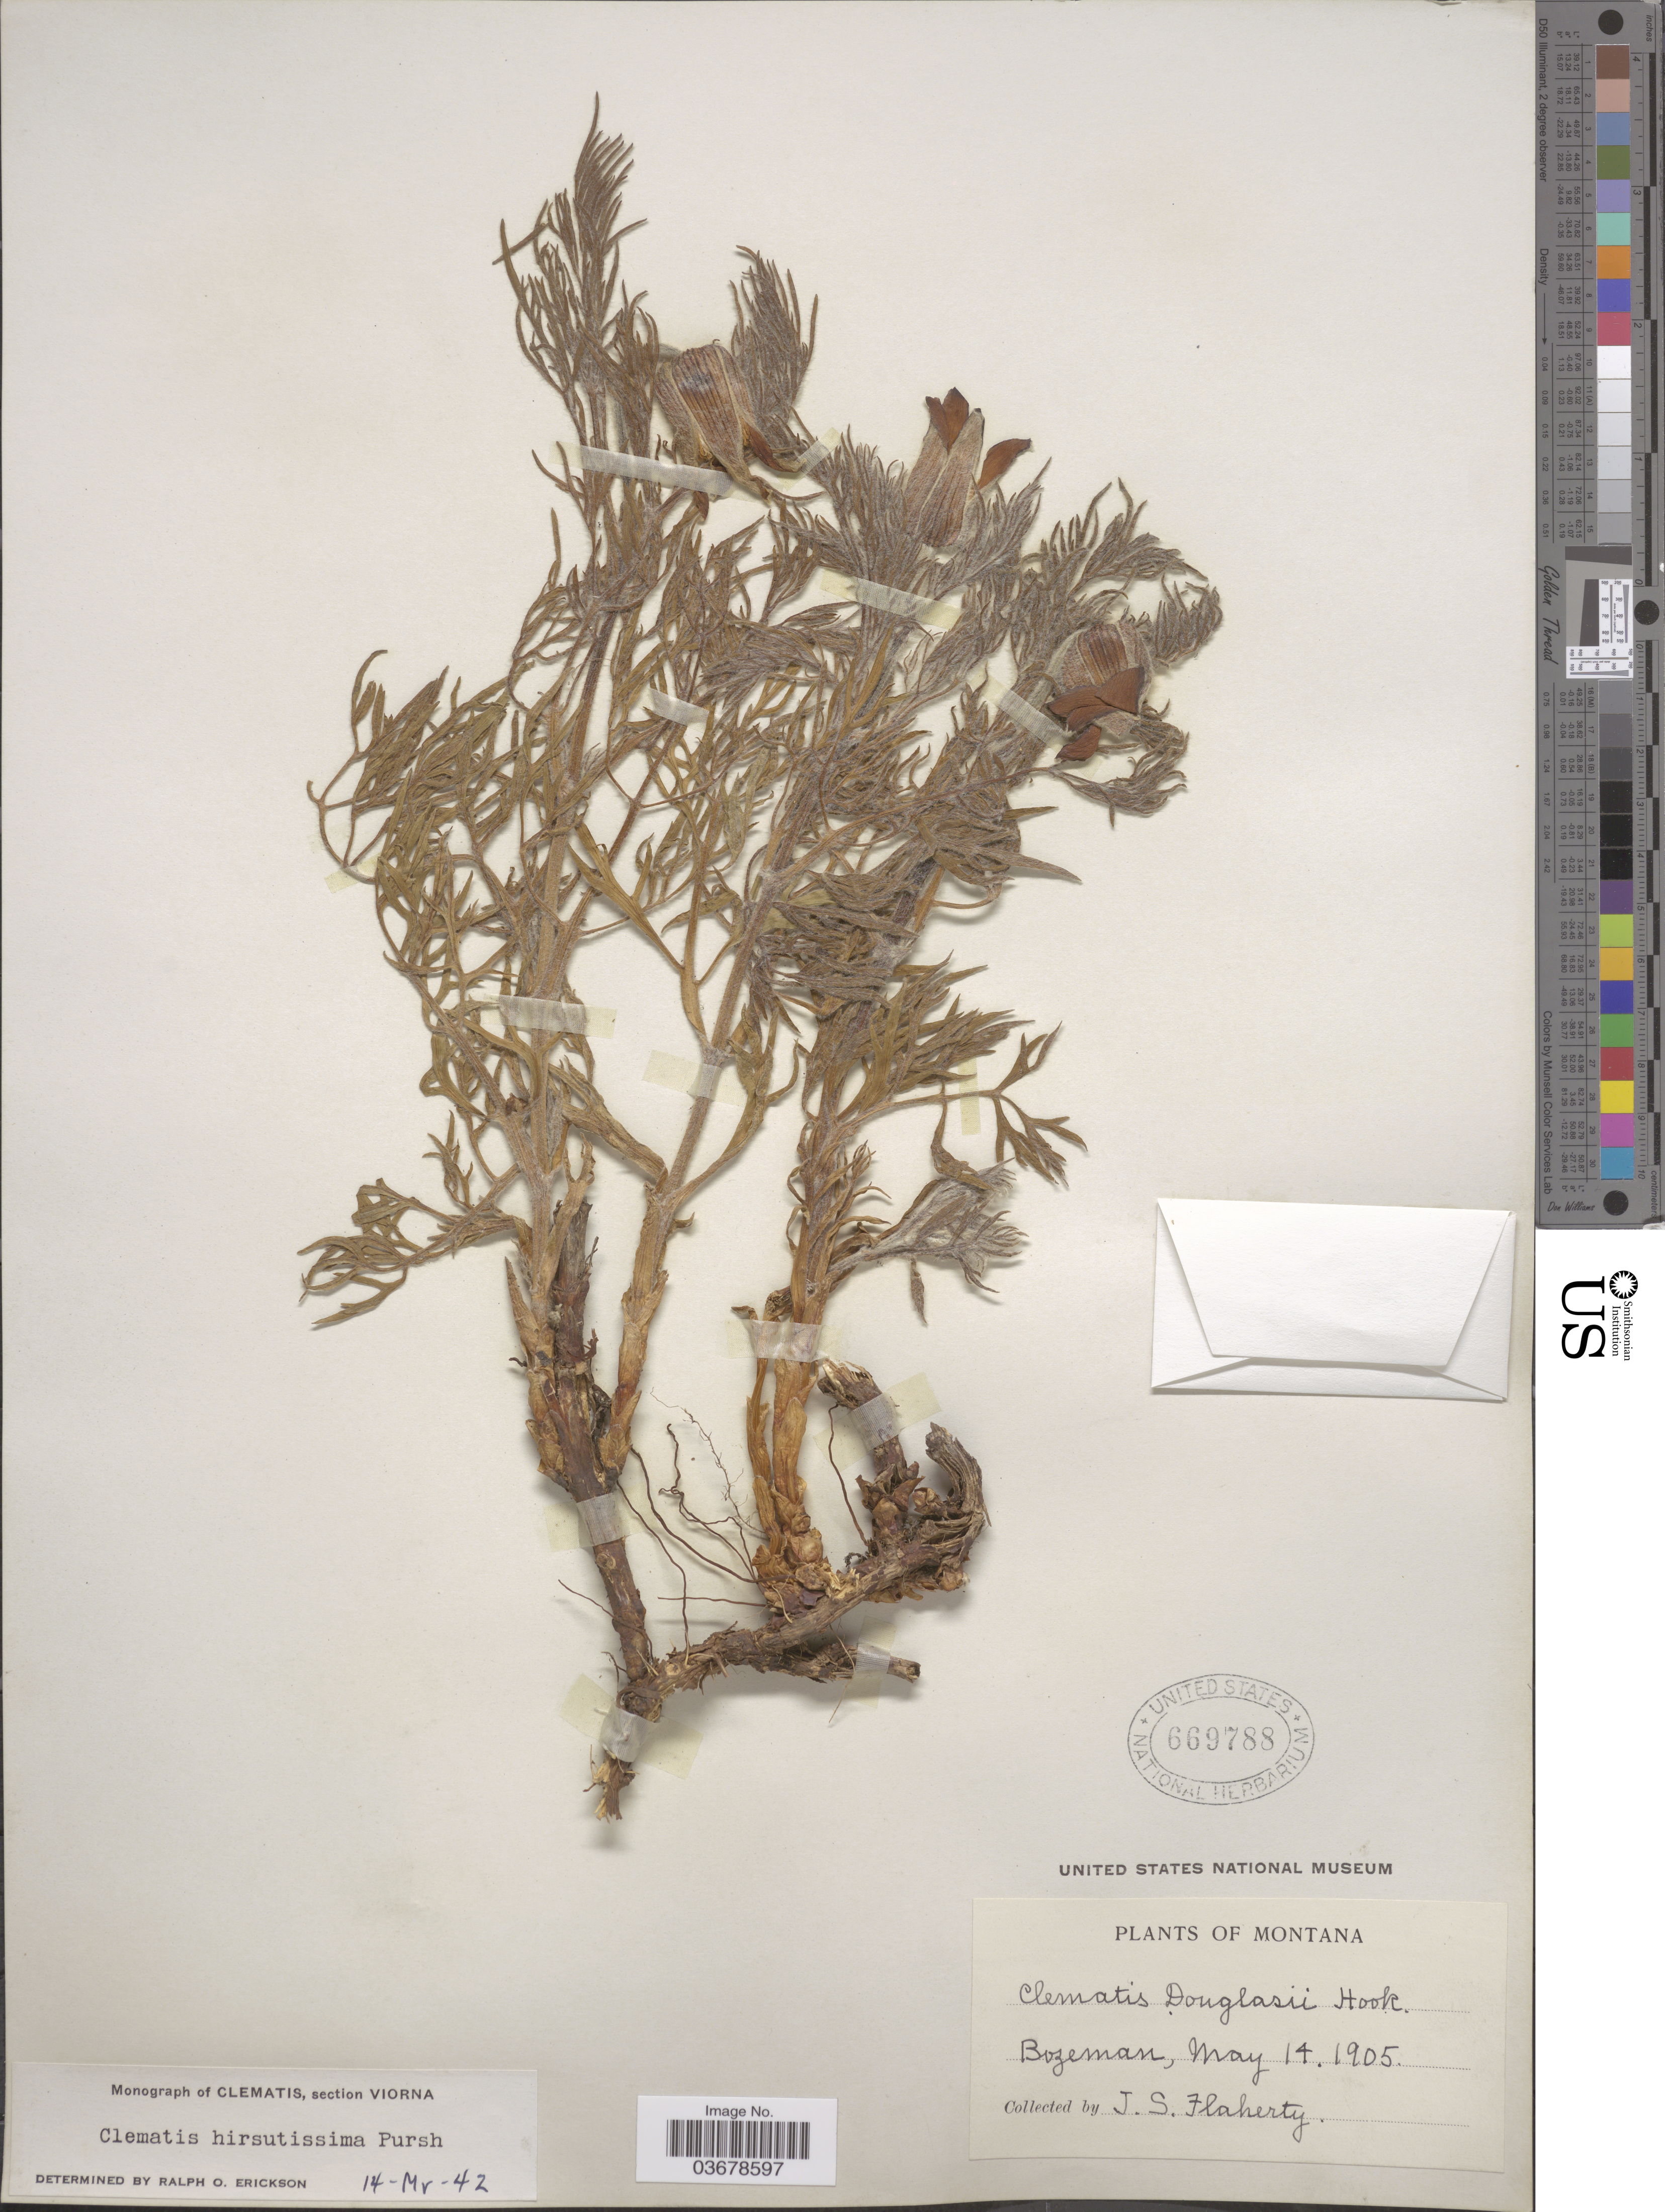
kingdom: Plantae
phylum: Tracheophyta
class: Magnoliopsida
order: Ranunculales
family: Ranunculaceae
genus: Clematis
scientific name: Clematis viorna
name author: L.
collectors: J. Flaherty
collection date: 1905-05-14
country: United States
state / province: Montana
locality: Bozeman.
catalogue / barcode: US 669788